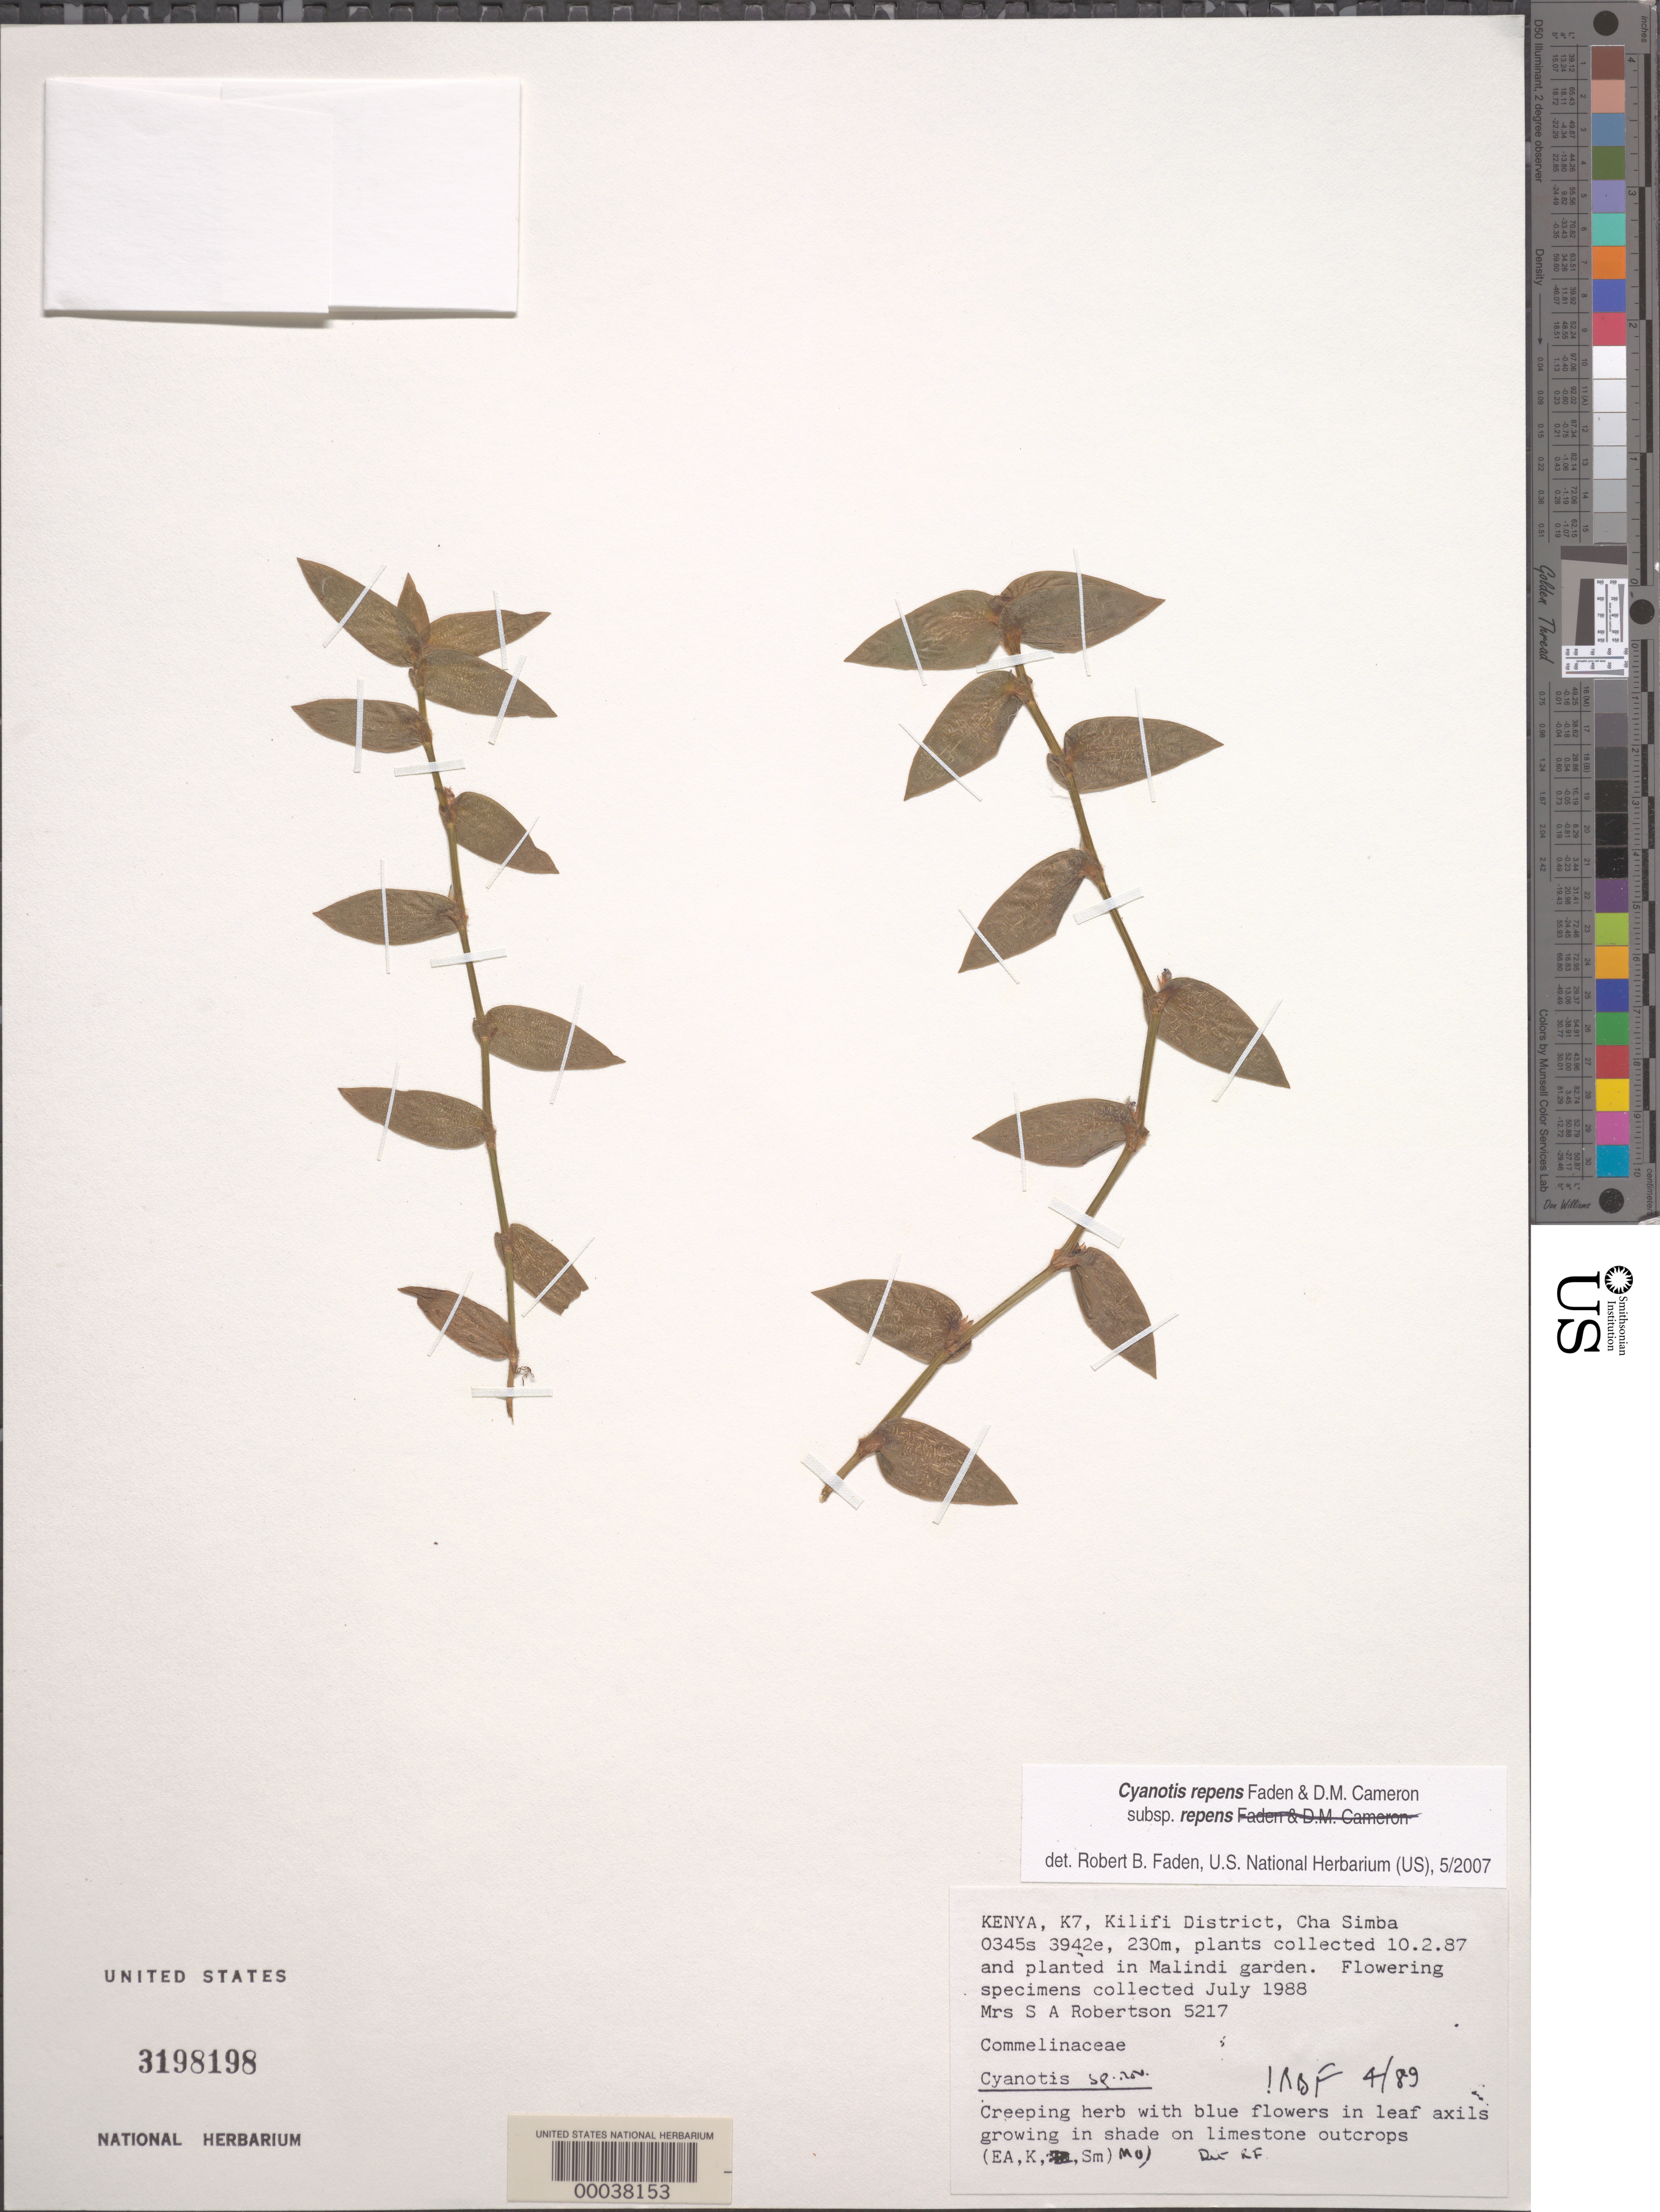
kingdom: Plantae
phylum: Tracheophyta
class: Liliopsida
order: Commelinales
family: Commelinaceae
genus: Cyanotis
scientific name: Cyanotis repens subsp. repens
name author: Faden & D.M. Cameron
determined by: Faden, Robert B., (US), Smithsonian Institution - National Museum of Natural History (UNITED STATES)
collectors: Mrs. S. A. Robertson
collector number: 5217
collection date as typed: Jul 1988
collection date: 1988-07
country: Kenya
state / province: Kilifi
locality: K7, kilifi dist, cha simba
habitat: In shade on limestone outcrop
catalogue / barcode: US 3198198